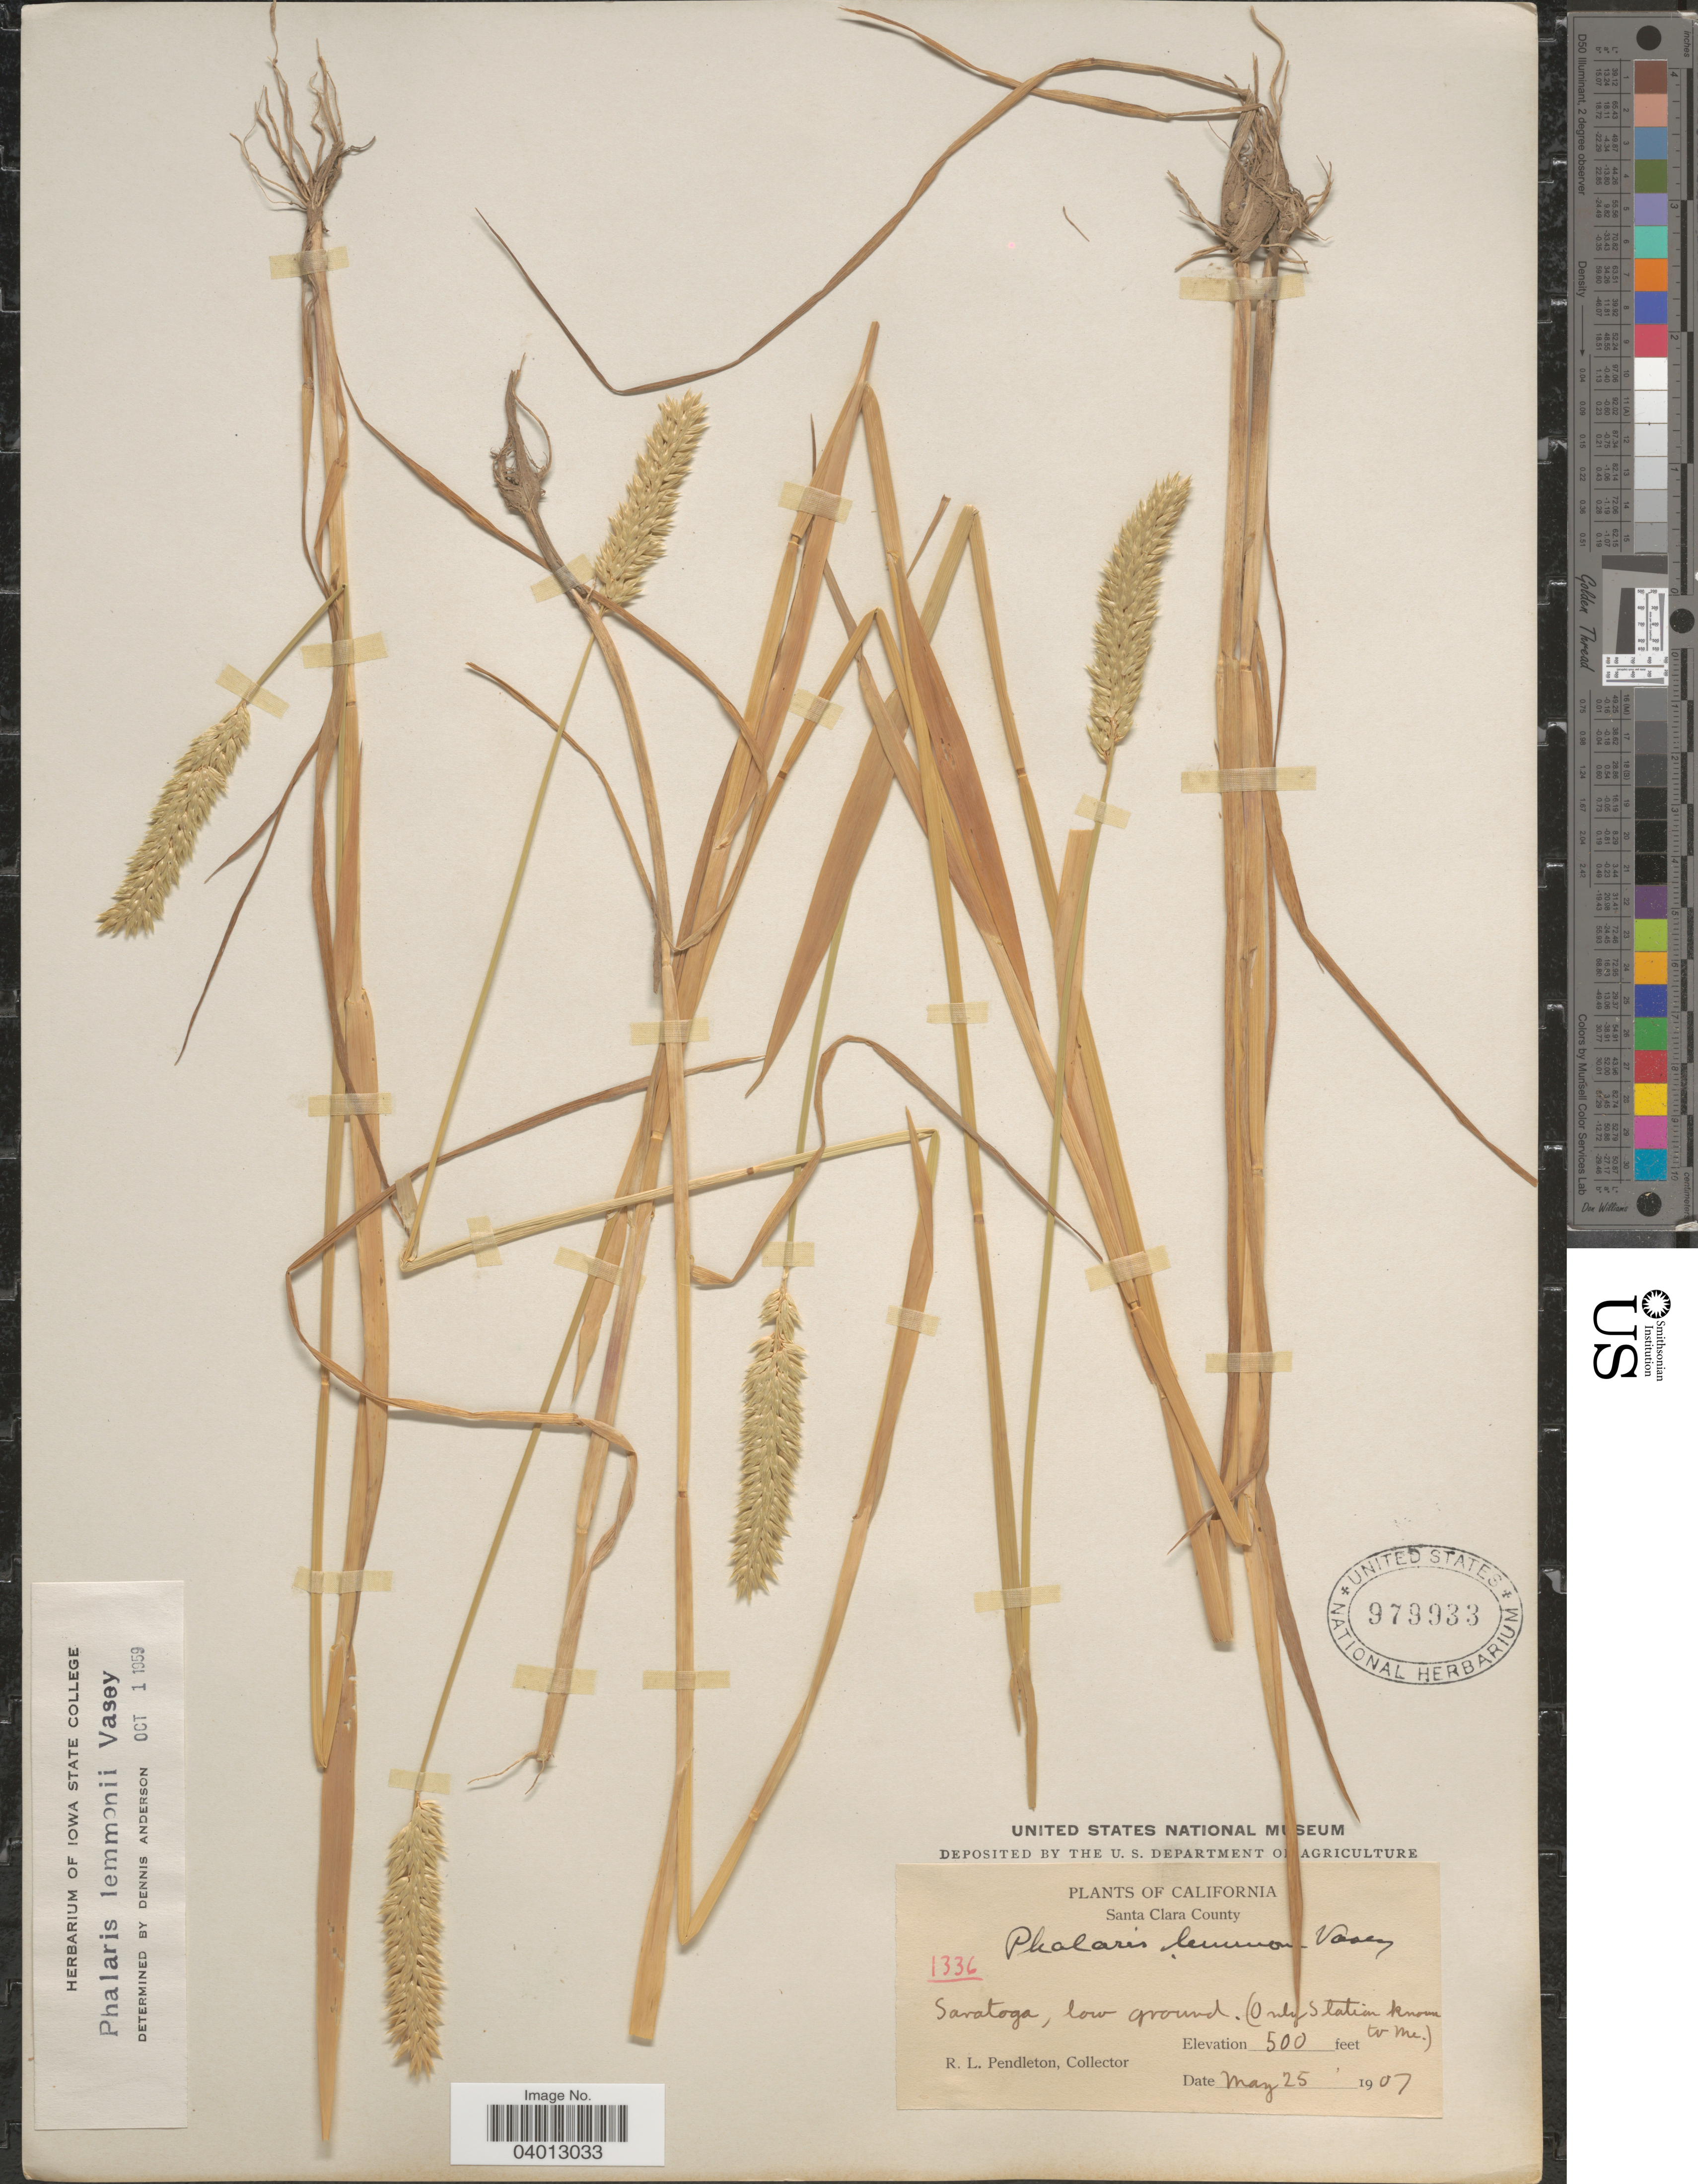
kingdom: Plantae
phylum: Tracheophyta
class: Liliopsida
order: Poales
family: Poaceae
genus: Phalaris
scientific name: Phalaris lemmonii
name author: Vasey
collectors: R. Pendleton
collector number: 1336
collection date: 1907-05-25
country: United States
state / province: California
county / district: Santa Clara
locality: Santa Clara County. Saratoga.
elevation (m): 152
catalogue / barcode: US 979933